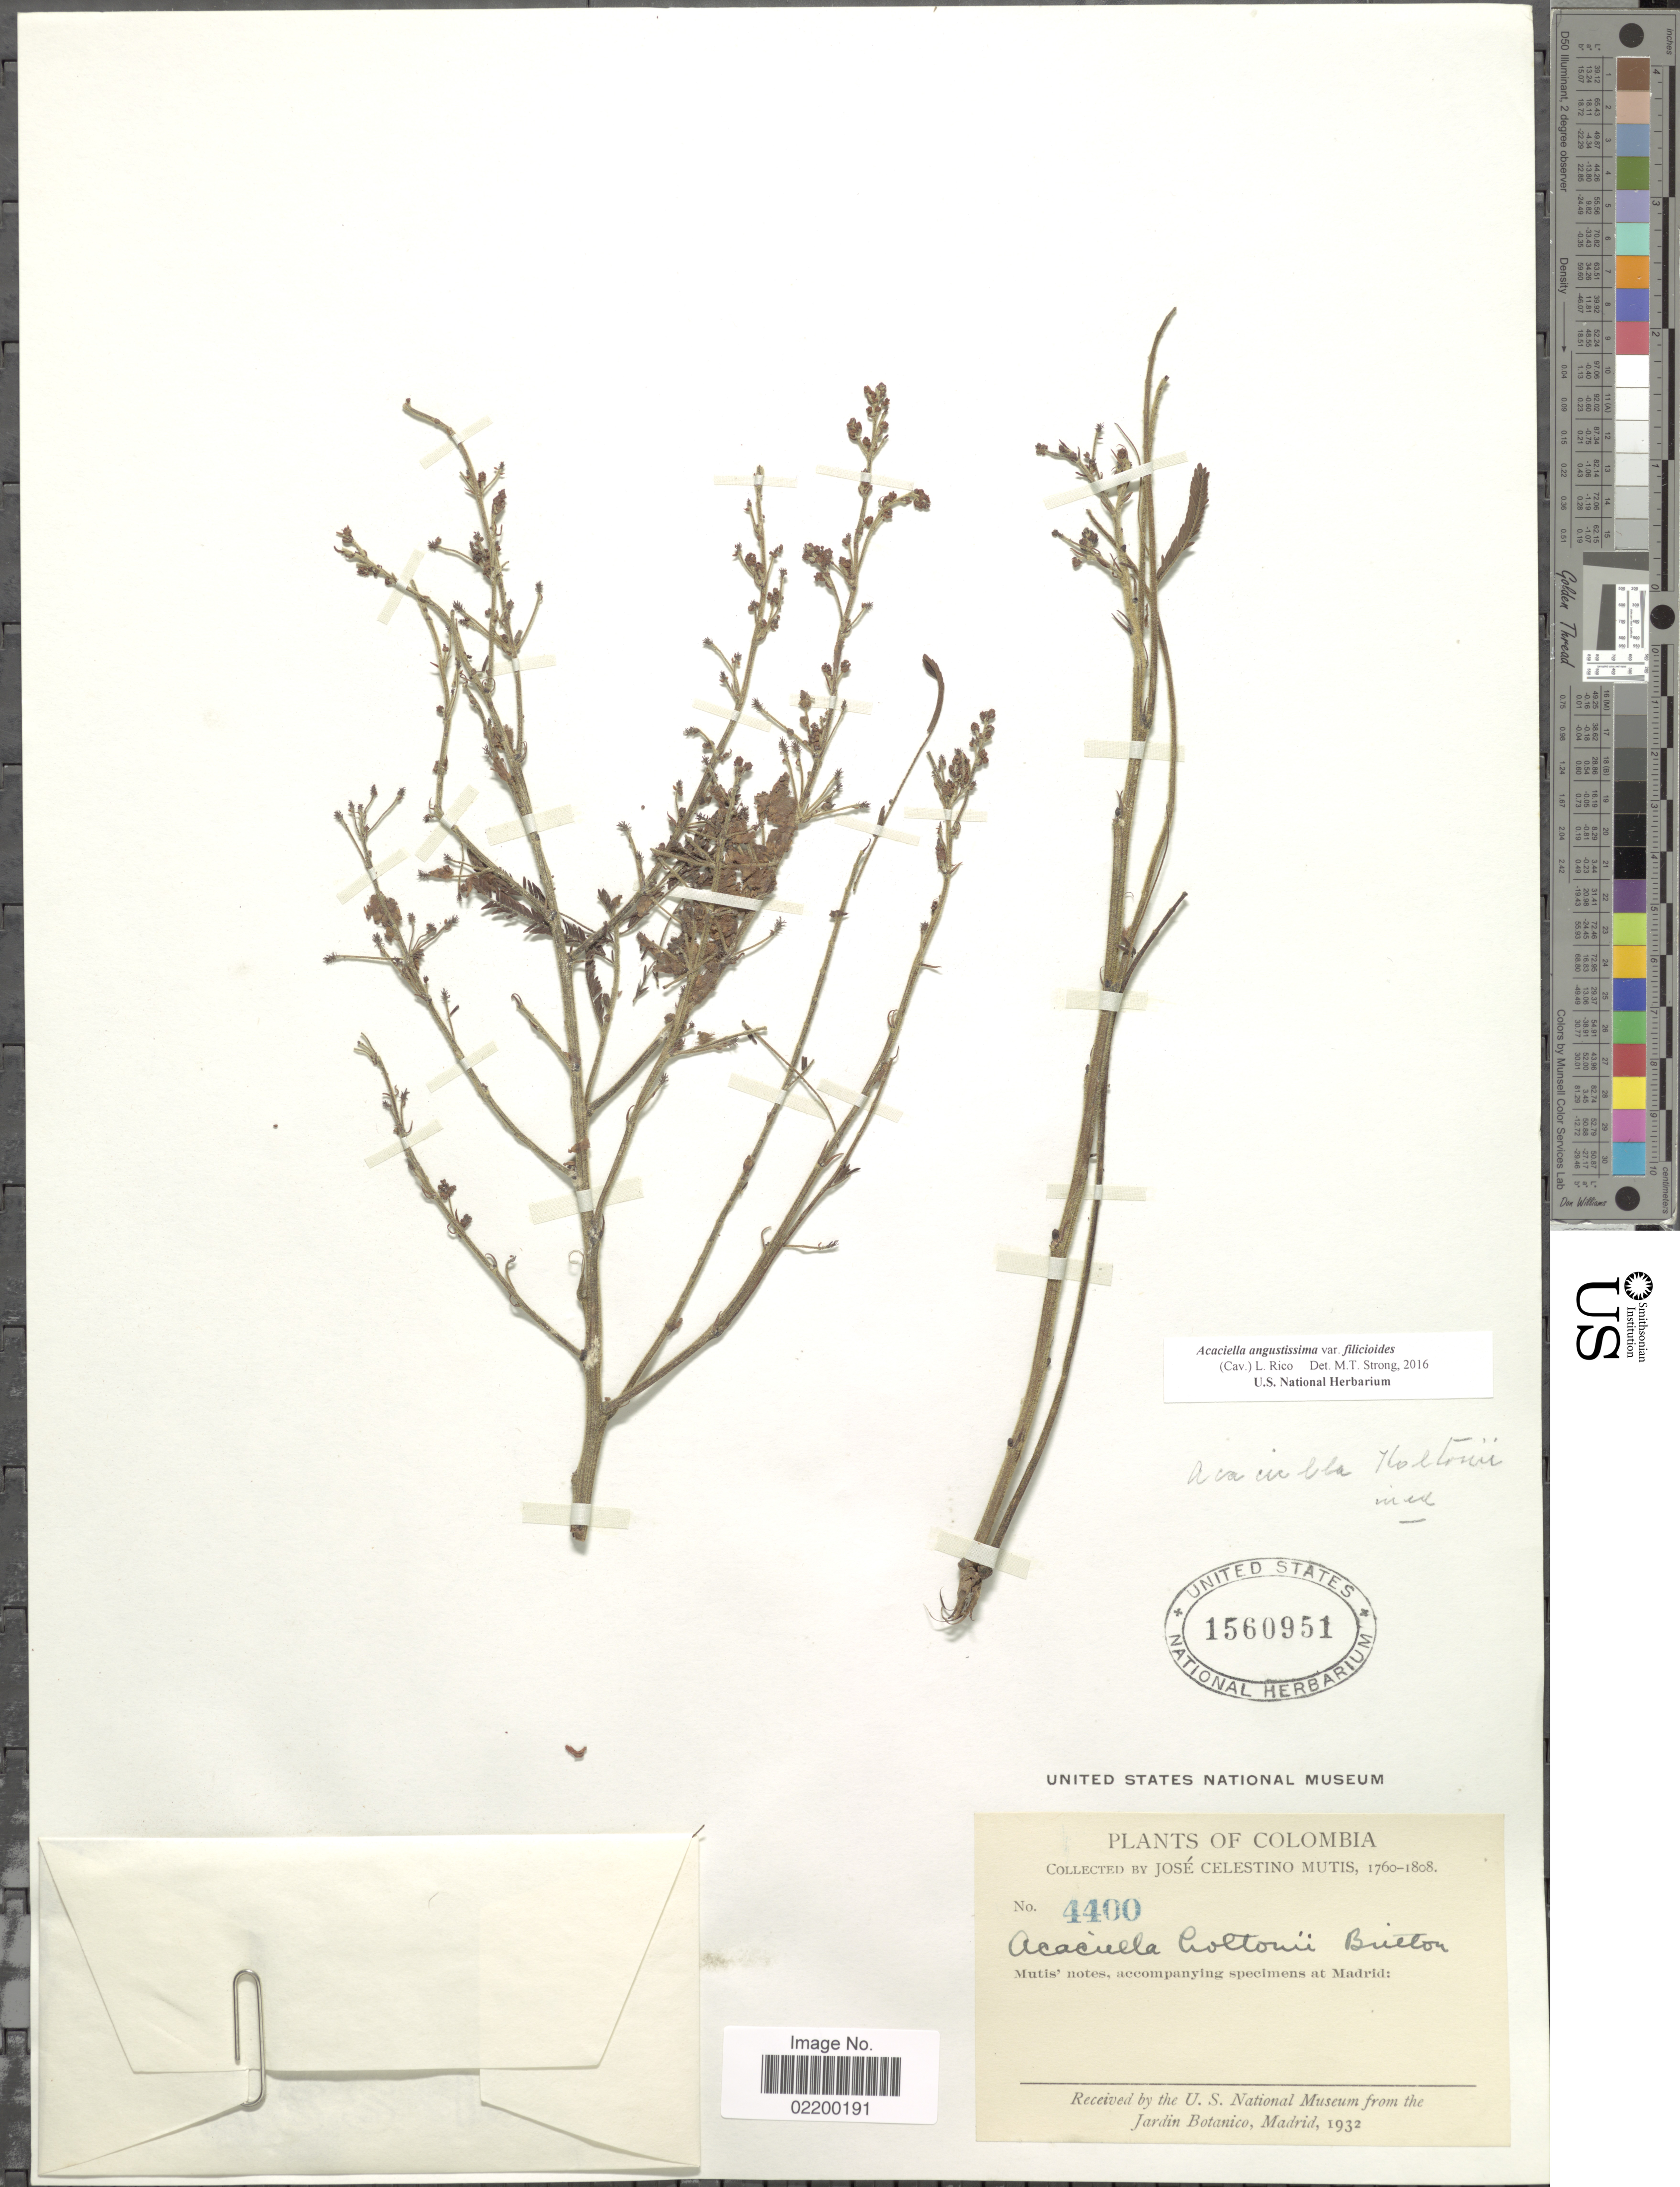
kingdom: Plantae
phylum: Tracheophyta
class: Magnoliopsida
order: Fabales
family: Fabaceae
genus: Acaciella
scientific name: Acaciella angustissima var. filicioides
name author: (Cav.) L. Rico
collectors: J. C. B. Mutis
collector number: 4400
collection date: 1760/1808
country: Colombia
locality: Colombia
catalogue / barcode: US 1560951